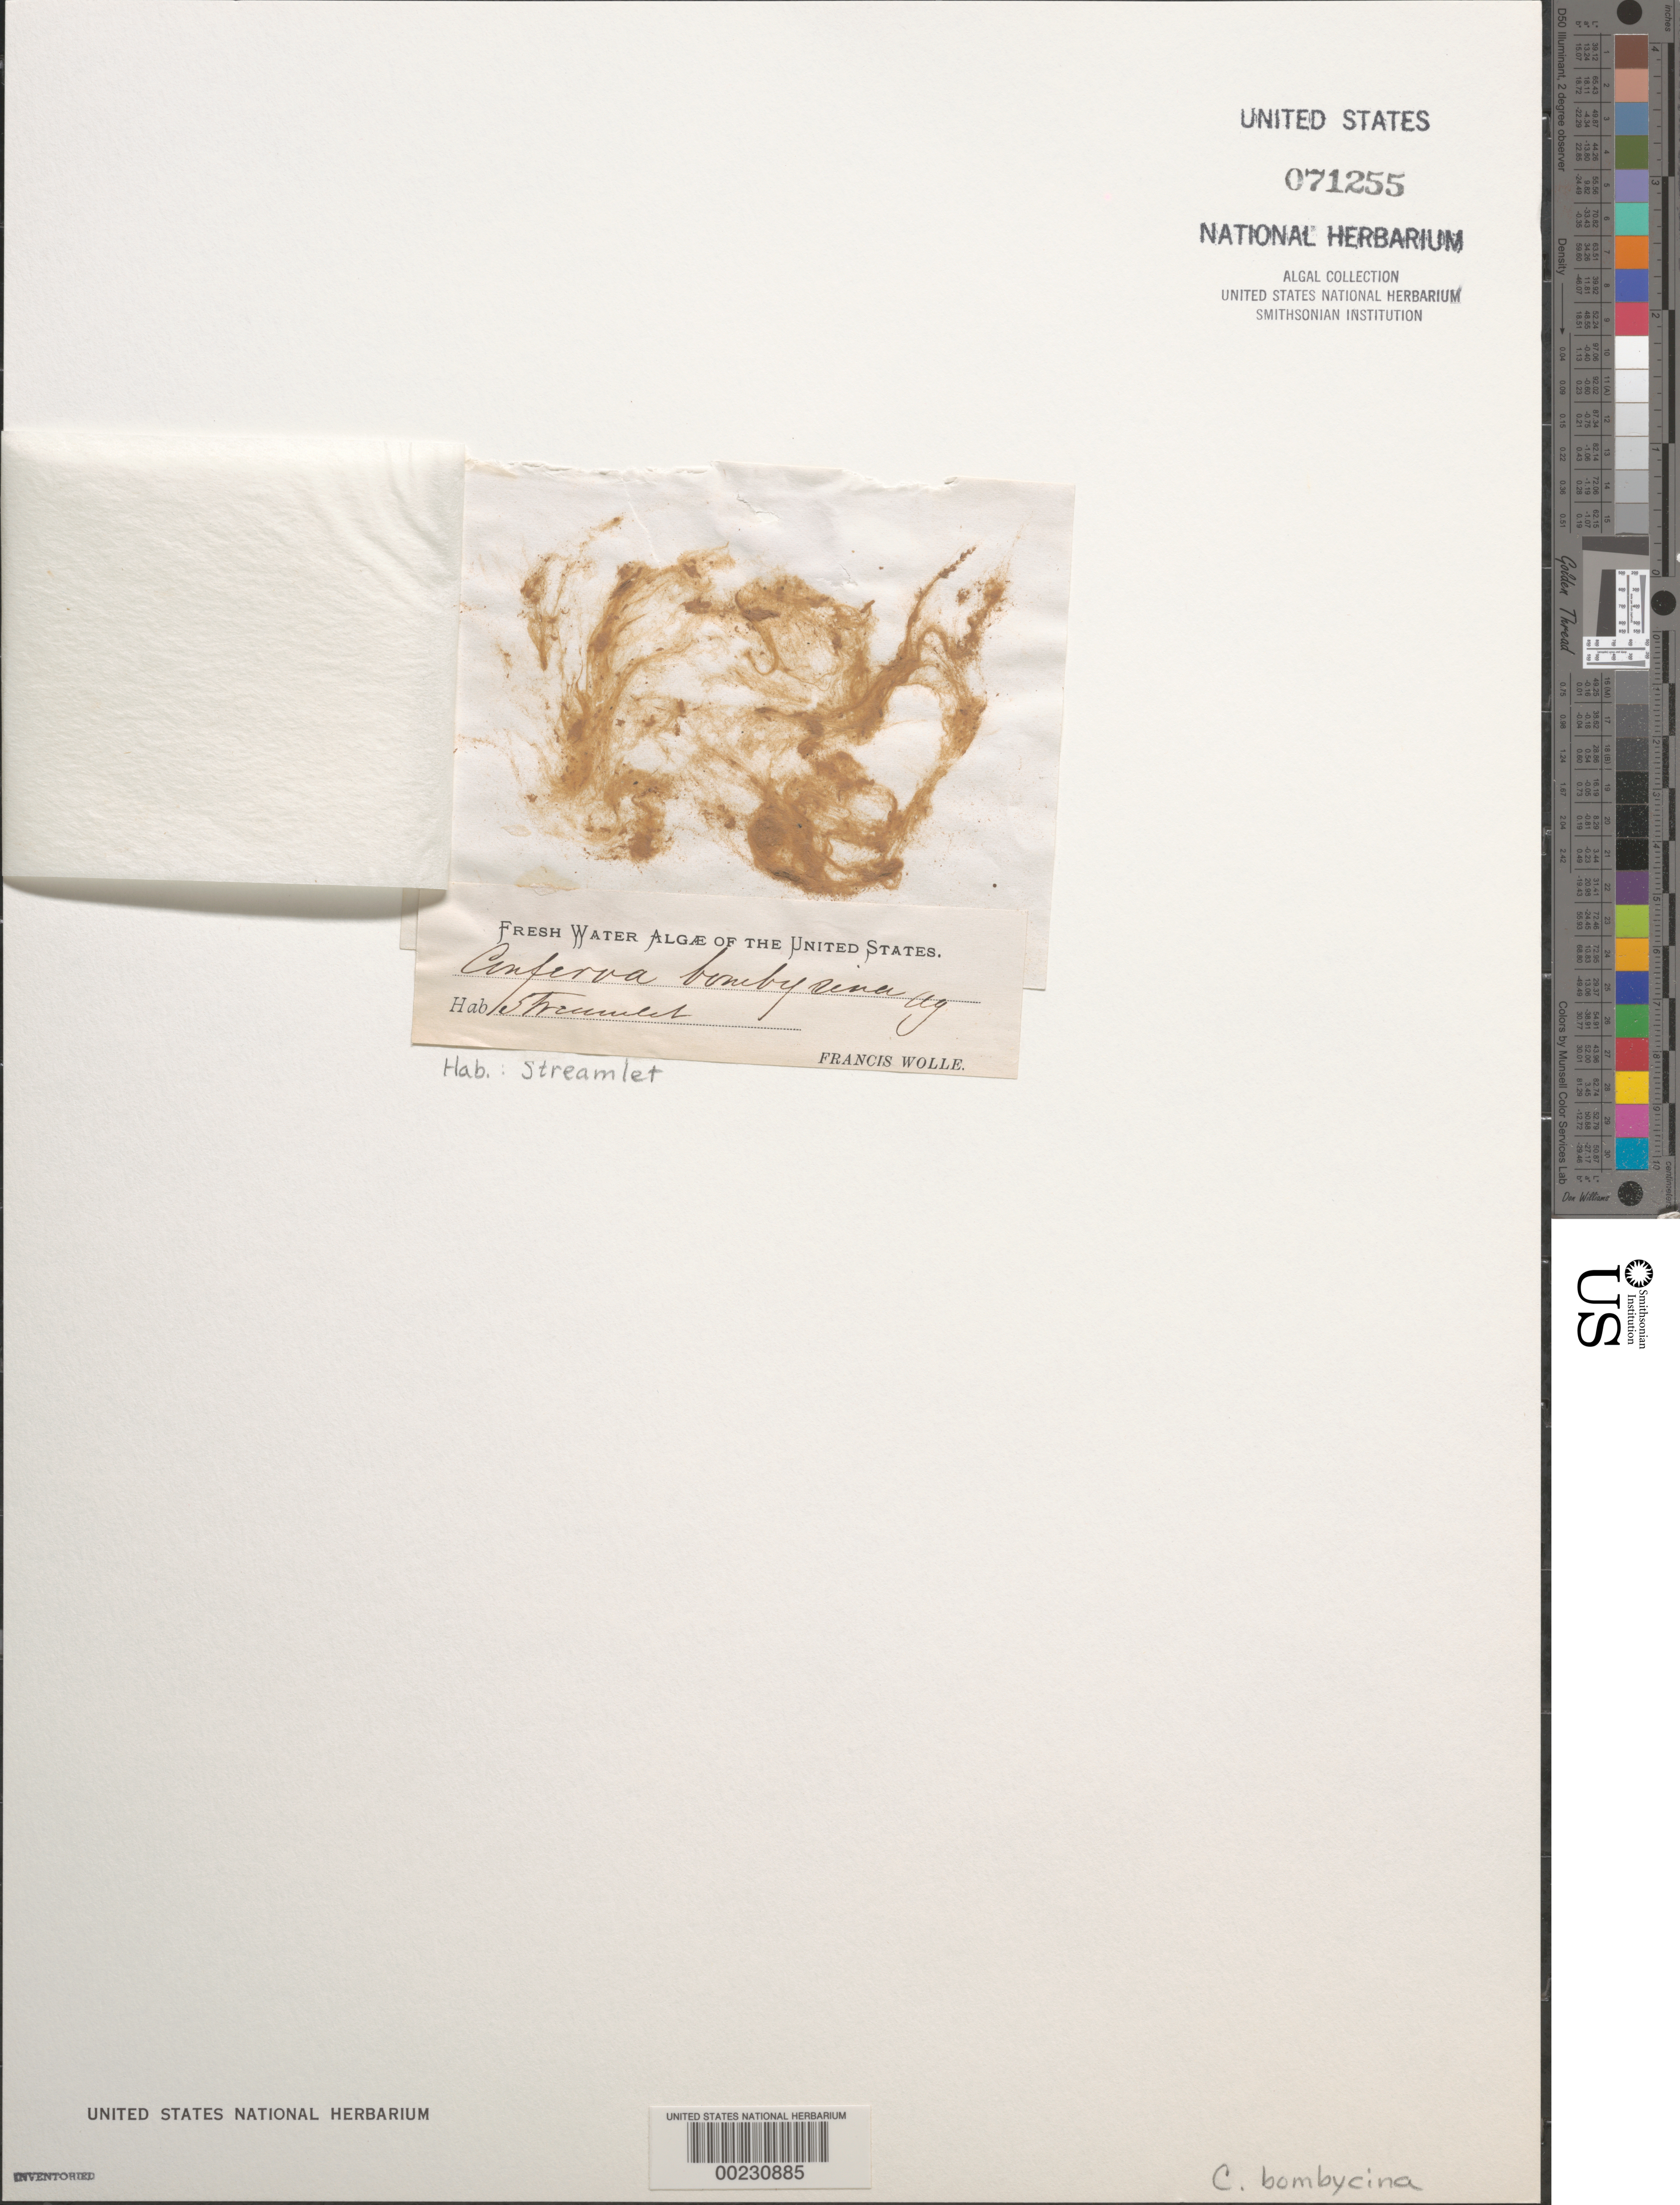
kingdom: Chromista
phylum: Ochrophyta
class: Xanthophyceae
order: Tribonematales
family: Tribonemataceae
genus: Tribonema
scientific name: Tribonema bombycina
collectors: F. Wolle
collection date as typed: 18--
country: United States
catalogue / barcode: US 71255